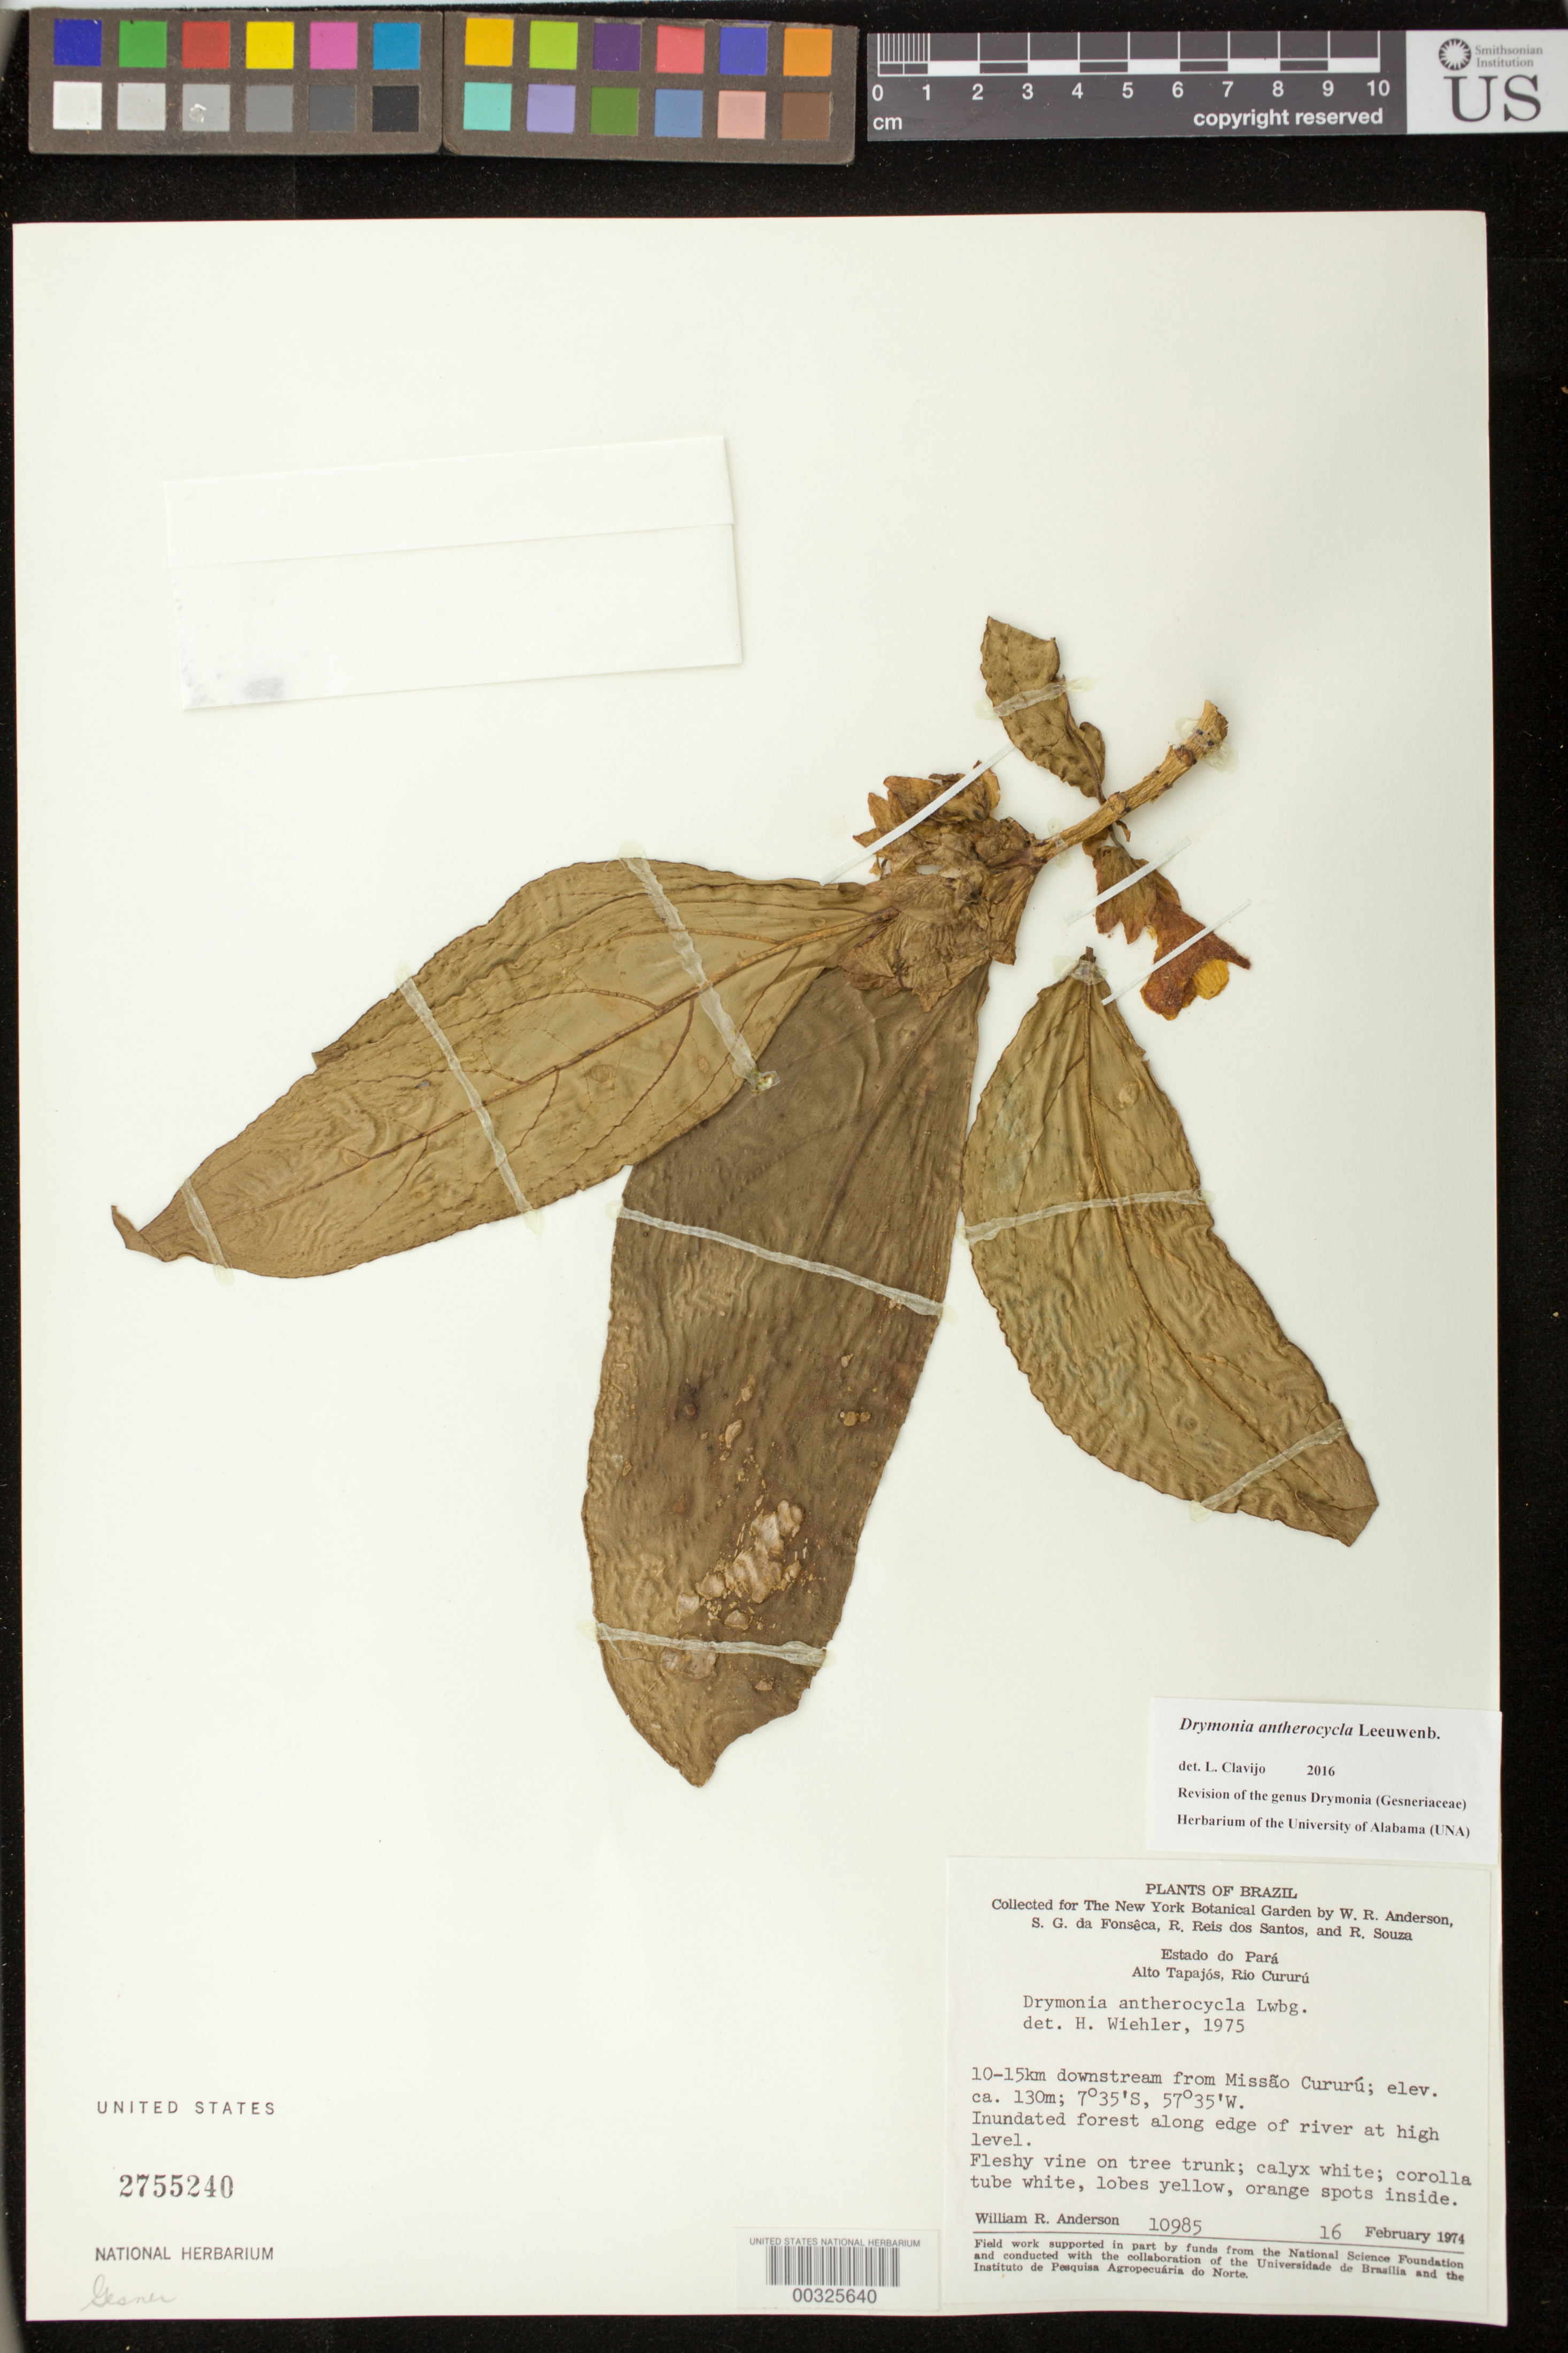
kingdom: Plantae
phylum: Tracheophyta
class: Magnoliopsida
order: Lamiales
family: Gesneriaceae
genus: Drymonia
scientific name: Drymonia antherocycla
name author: Leeuwenb.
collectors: W. R. Anderson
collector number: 10985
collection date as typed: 16 Feb 1974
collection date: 1974-02-16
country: Brazil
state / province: Pará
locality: Alto Tapajos, Rio Cururu, 10-15 km downstream from Missao Cururu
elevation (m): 130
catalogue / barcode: US 2755240